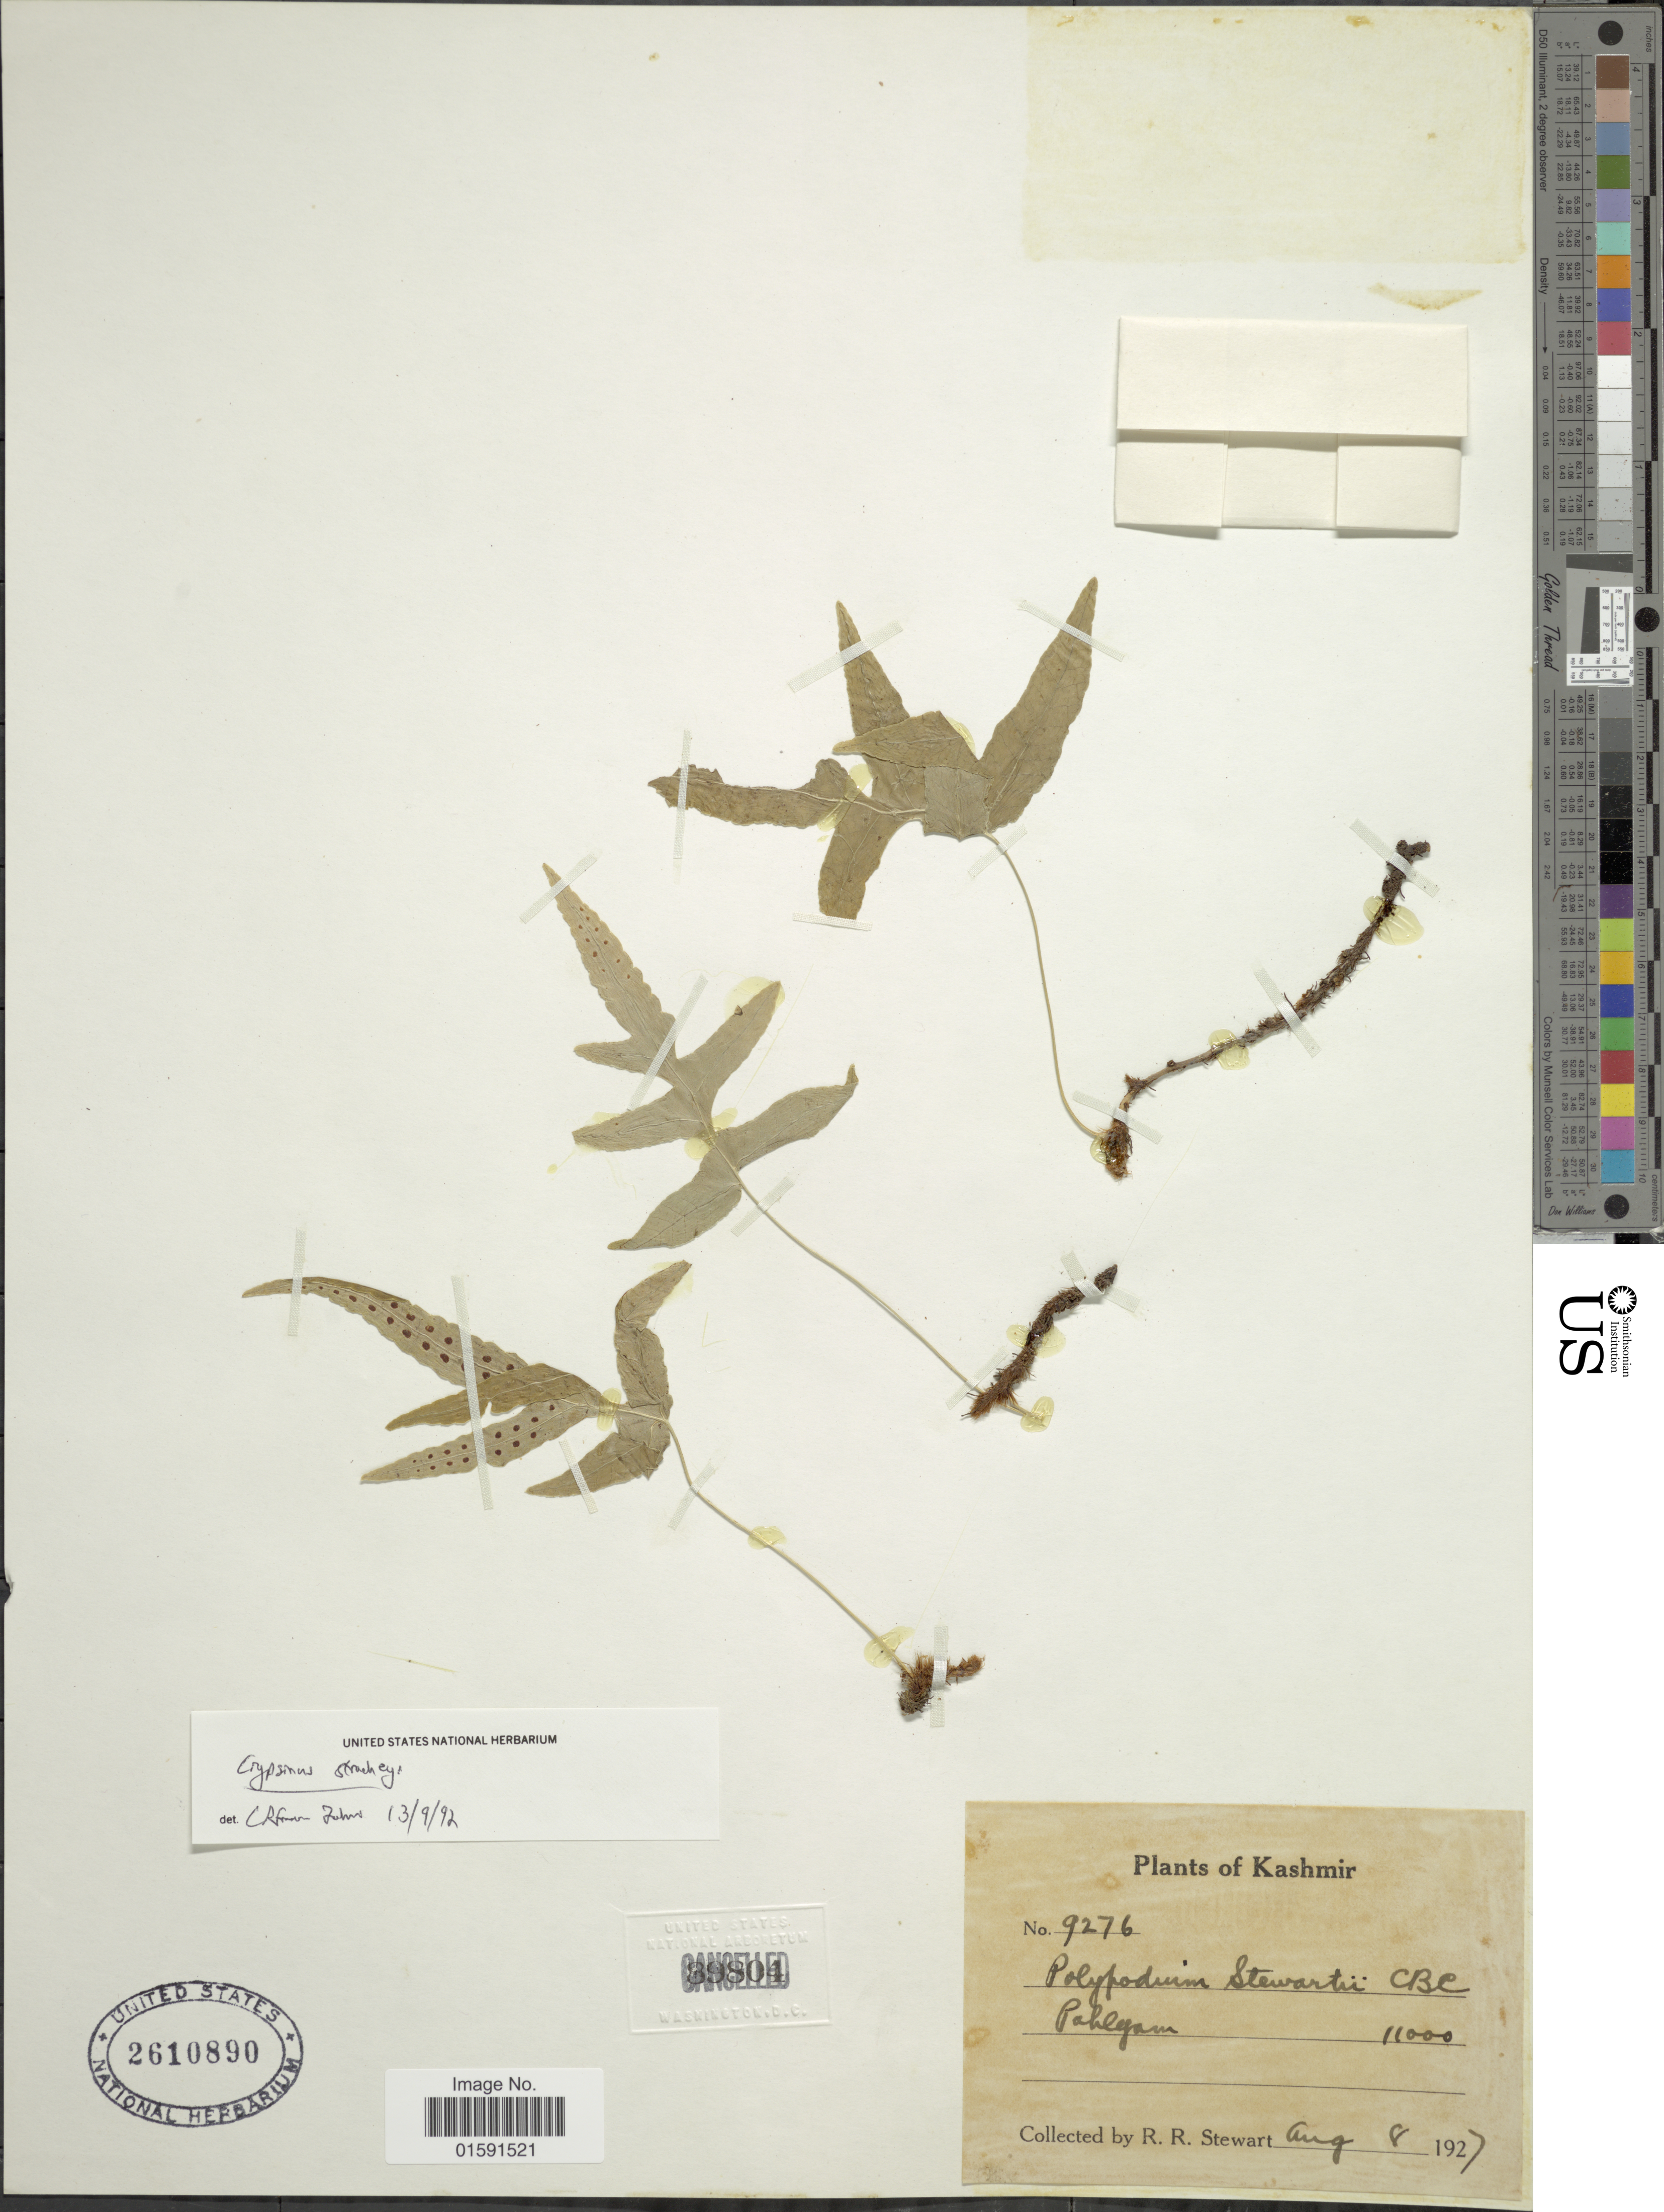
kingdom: Plantae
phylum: Tracheophyta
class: Polypodiopsida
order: Polypodiales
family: Polypodiaceae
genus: Selliguea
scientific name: Selliguea stracheyi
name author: (Ching) S. L. Yu et al.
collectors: R. R. Stewart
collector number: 9276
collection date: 1927-08-08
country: India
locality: Kashmir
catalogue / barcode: US 2610890